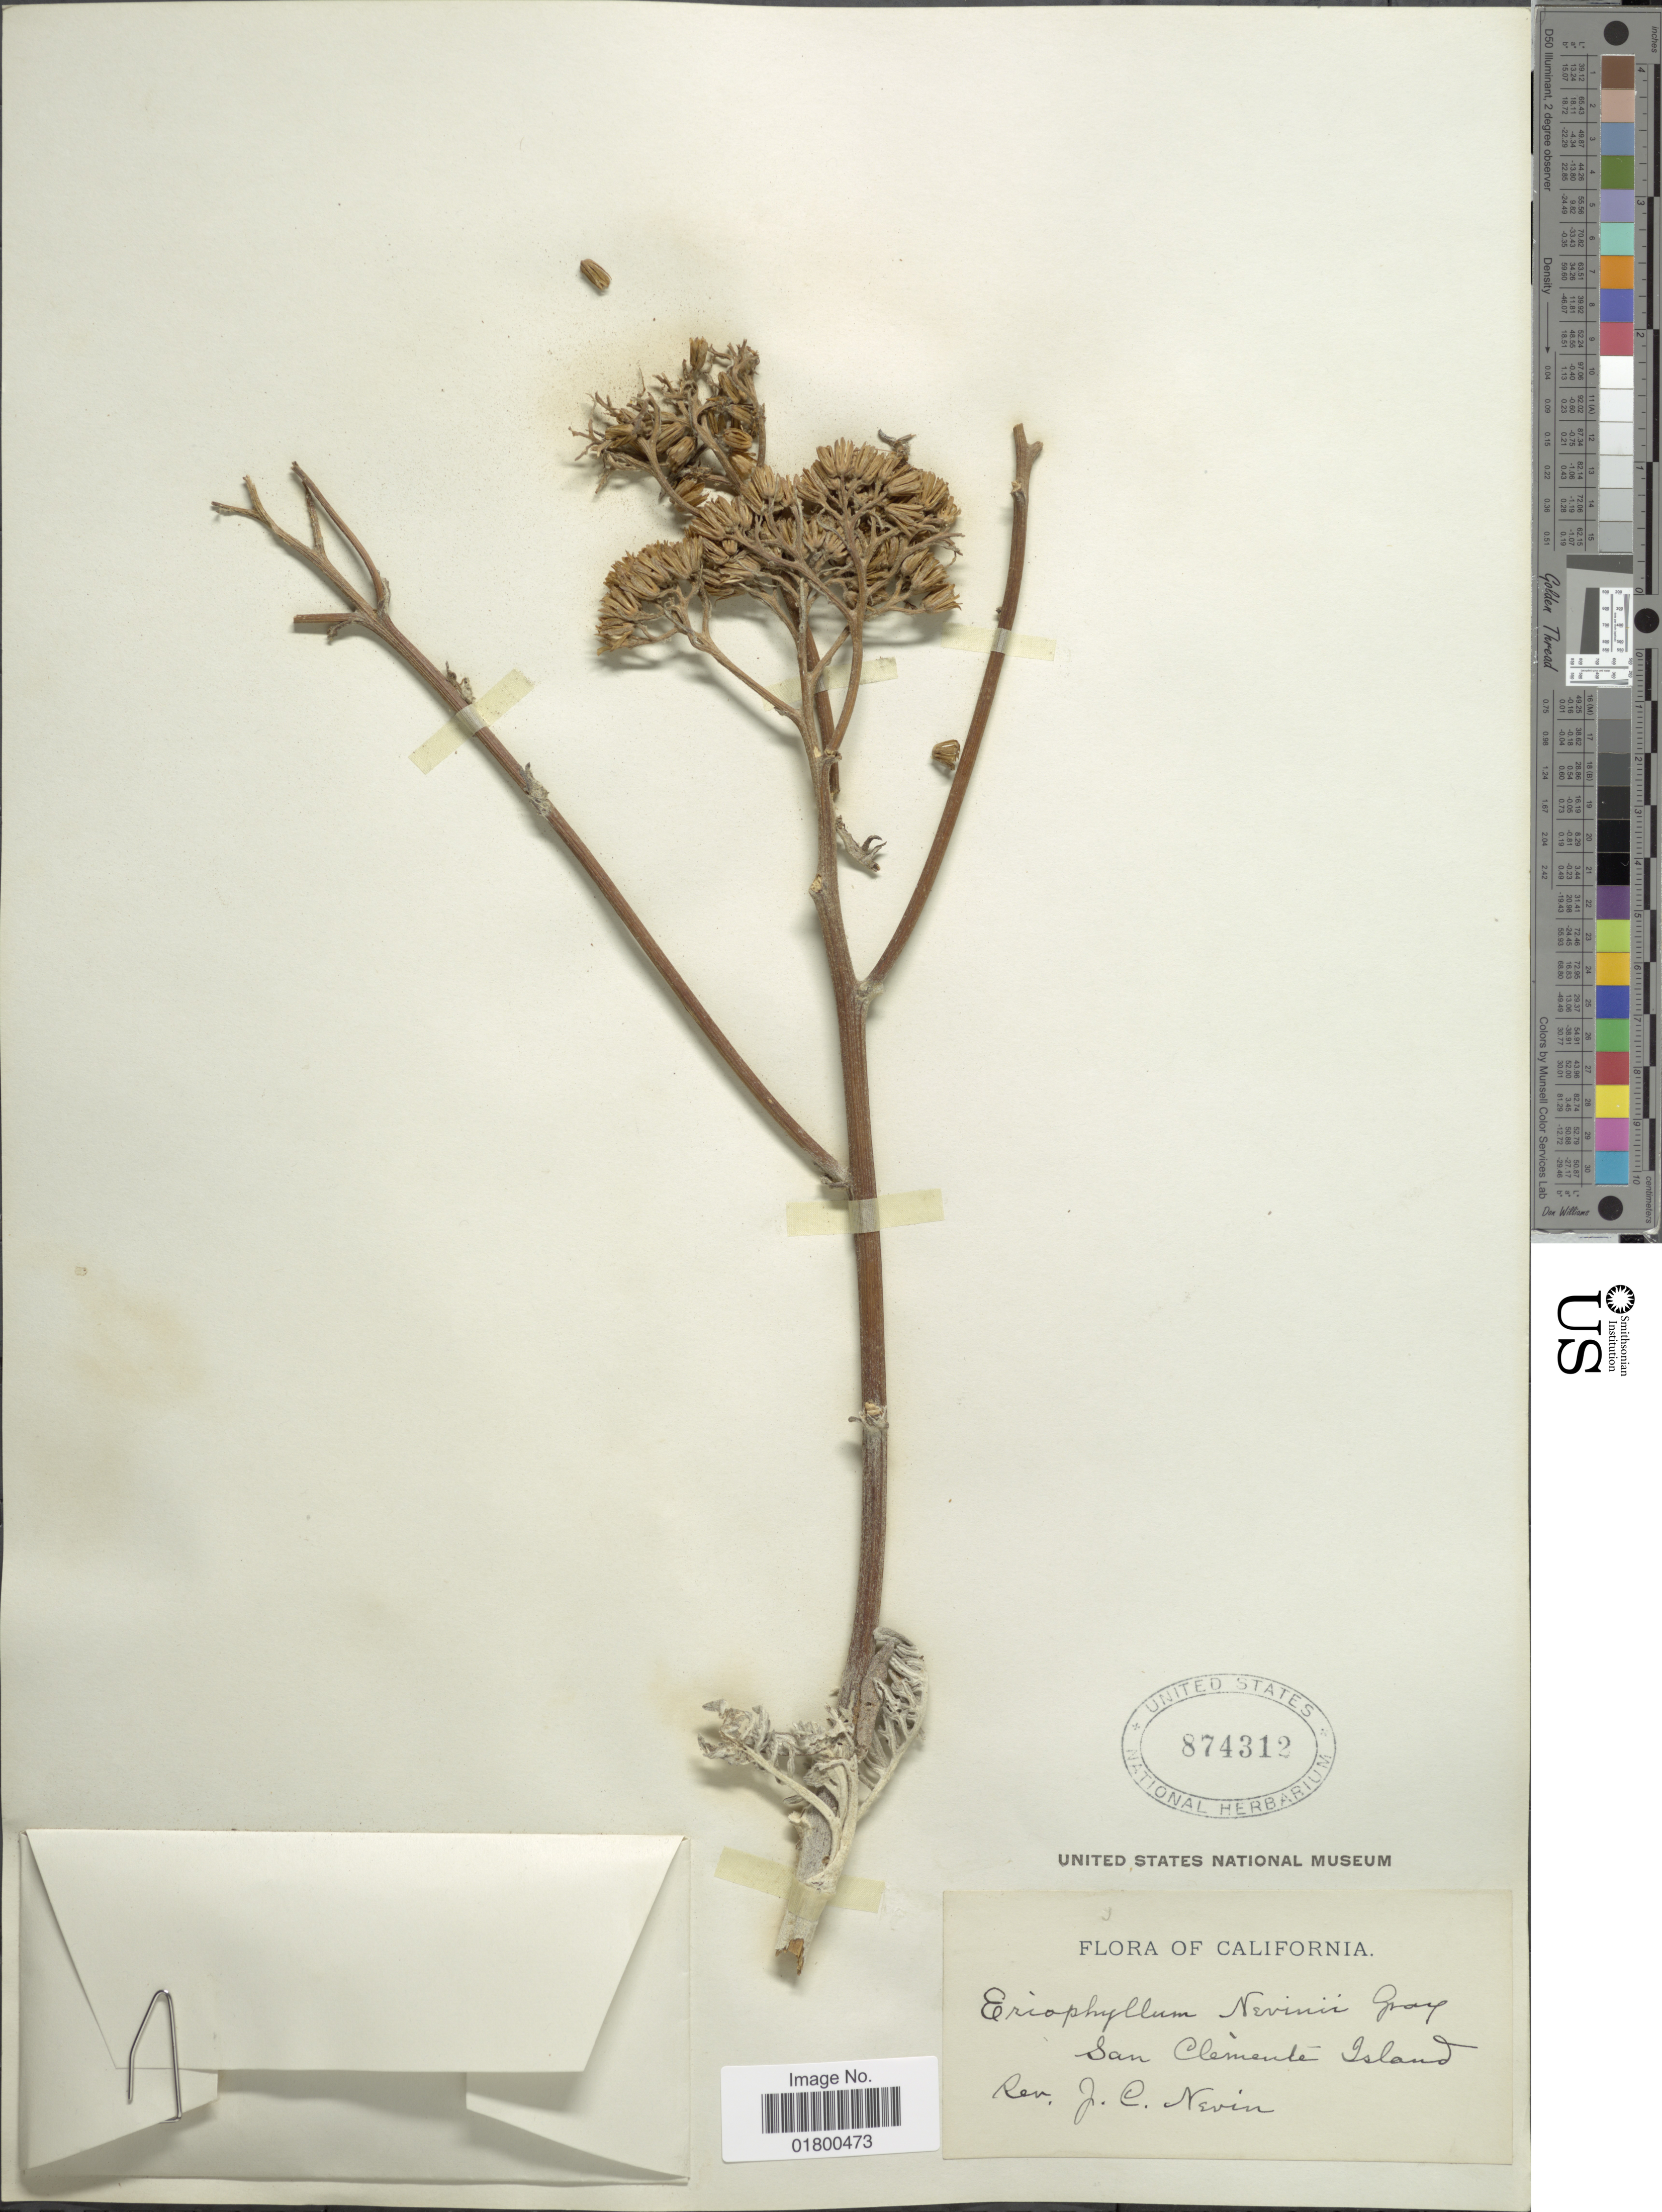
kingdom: Plantae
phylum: Tracheophyta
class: Magnoliopsida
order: Asterales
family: Asteraceae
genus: Eriophyllum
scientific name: Eriophyllum nevinii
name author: A. Gray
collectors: J. Nevin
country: United States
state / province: California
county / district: Los Angeles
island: San Clemente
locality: San Clemente Island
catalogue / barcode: US 874312